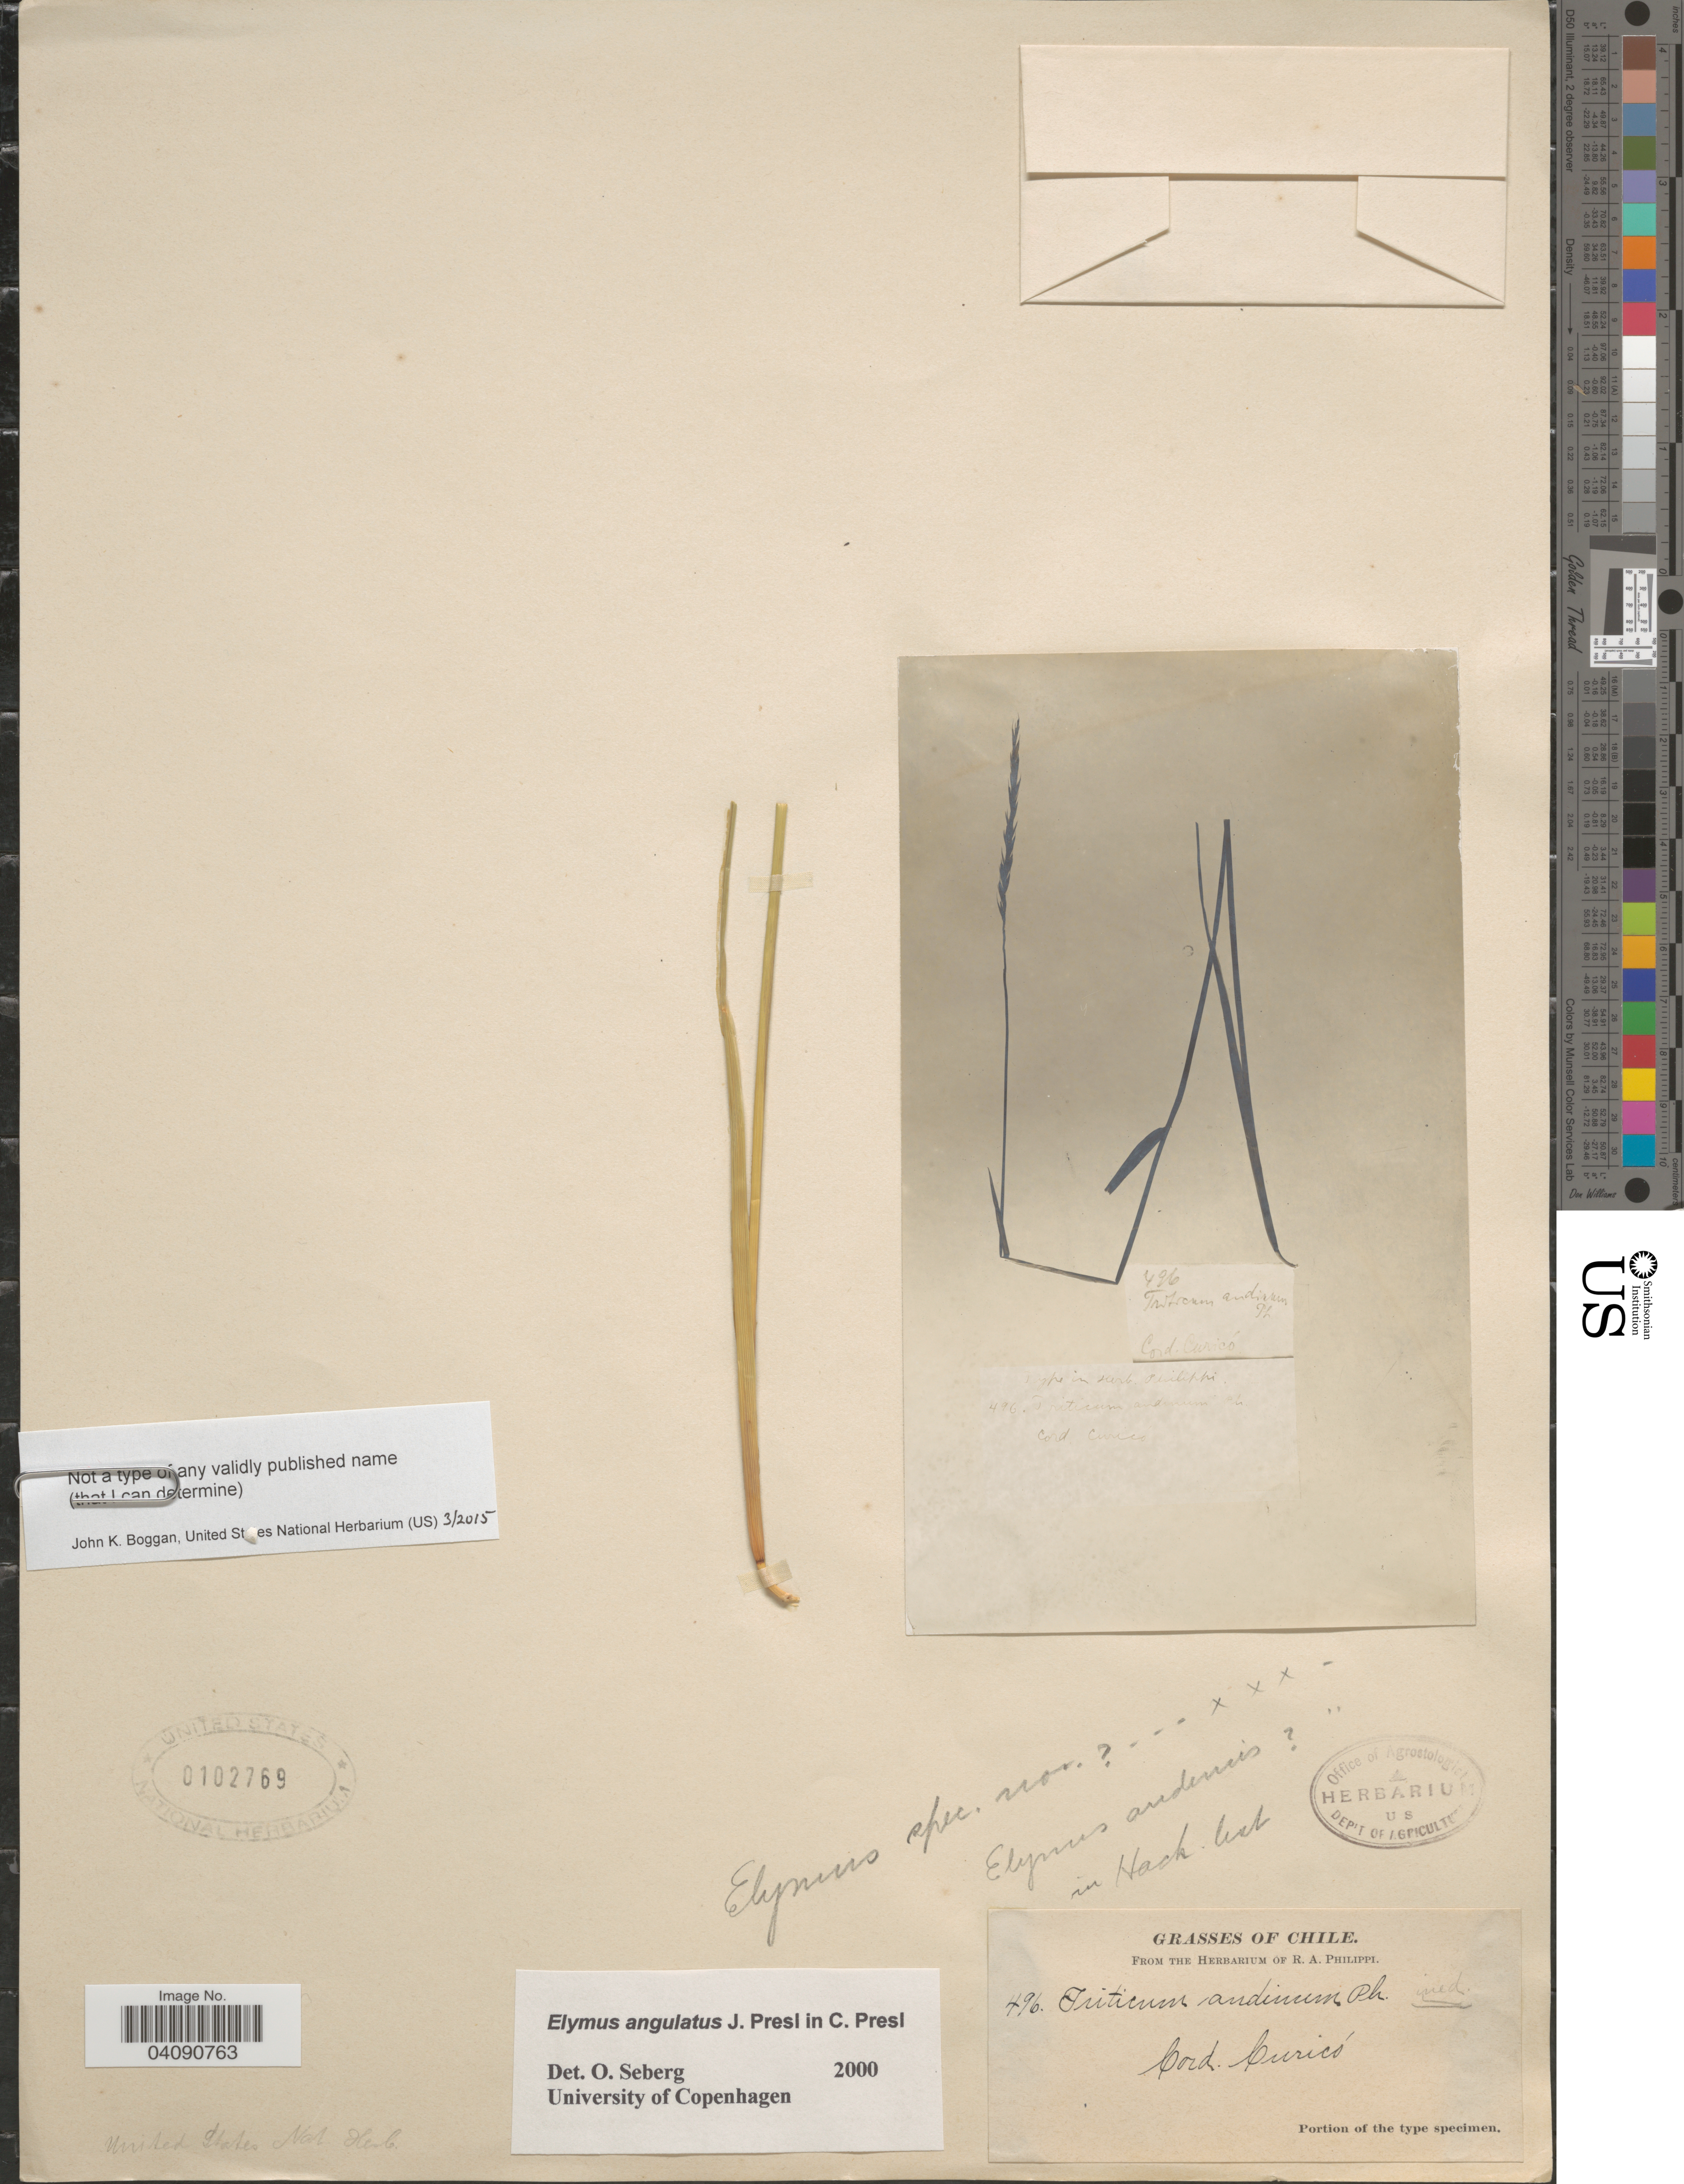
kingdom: Plantae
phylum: Tracheophyta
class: Liliopsida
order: Poales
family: Poaceae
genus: Elymus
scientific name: Elymus angulatus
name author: J. Presl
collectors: ex. herb. R.A. Philippi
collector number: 496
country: Chile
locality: Cord. Curicó.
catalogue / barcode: US 102769